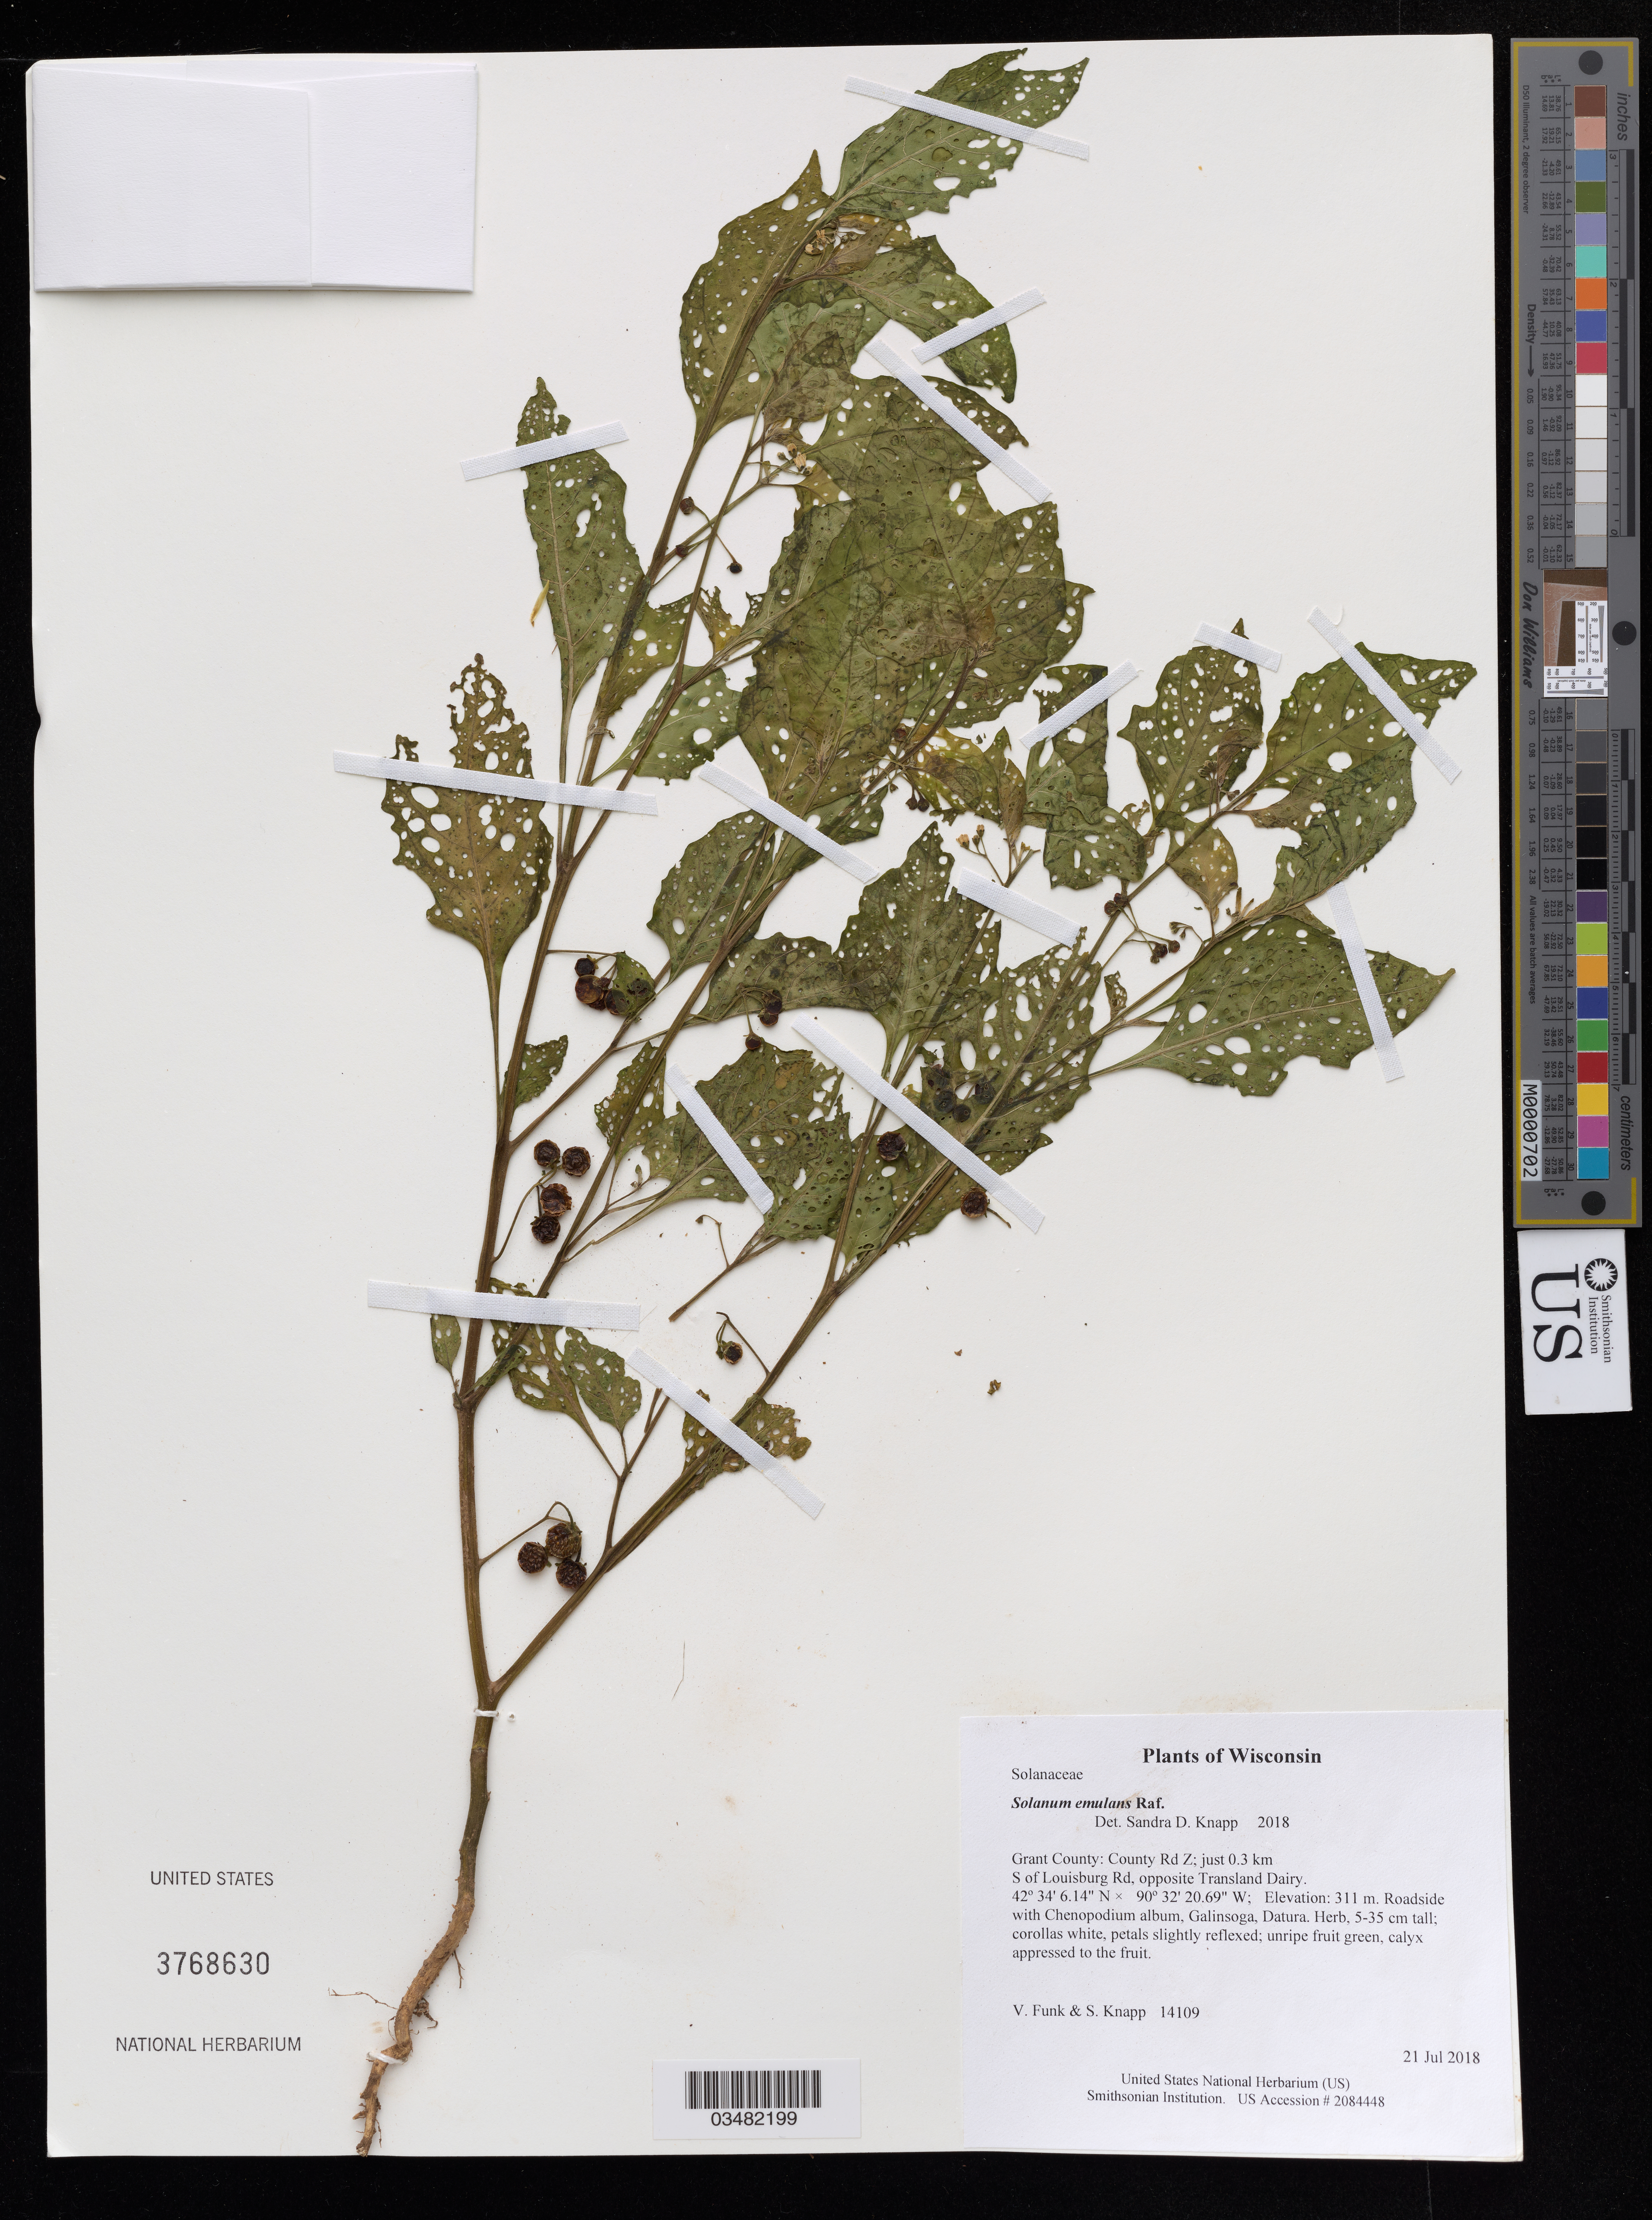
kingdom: Plantae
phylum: Tracheophyta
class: Magnoliopsida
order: Solanales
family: Solanaceae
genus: Solanum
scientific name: Solanum emulans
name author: Raf.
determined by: Knapp, S. D.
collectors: S. Knapp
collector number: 14109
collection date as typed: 21 Jul 2018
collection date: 2018-07-21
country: United States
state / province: Wisconsin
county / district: Grant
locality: County Rd Z; just 0.3 km S of Louisburg Rd, opposite Transland Dairy, Louisburg.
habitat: Roadside with Chenopodium album, Galinsoga, Datura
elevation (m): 311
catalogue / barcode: US 3768630